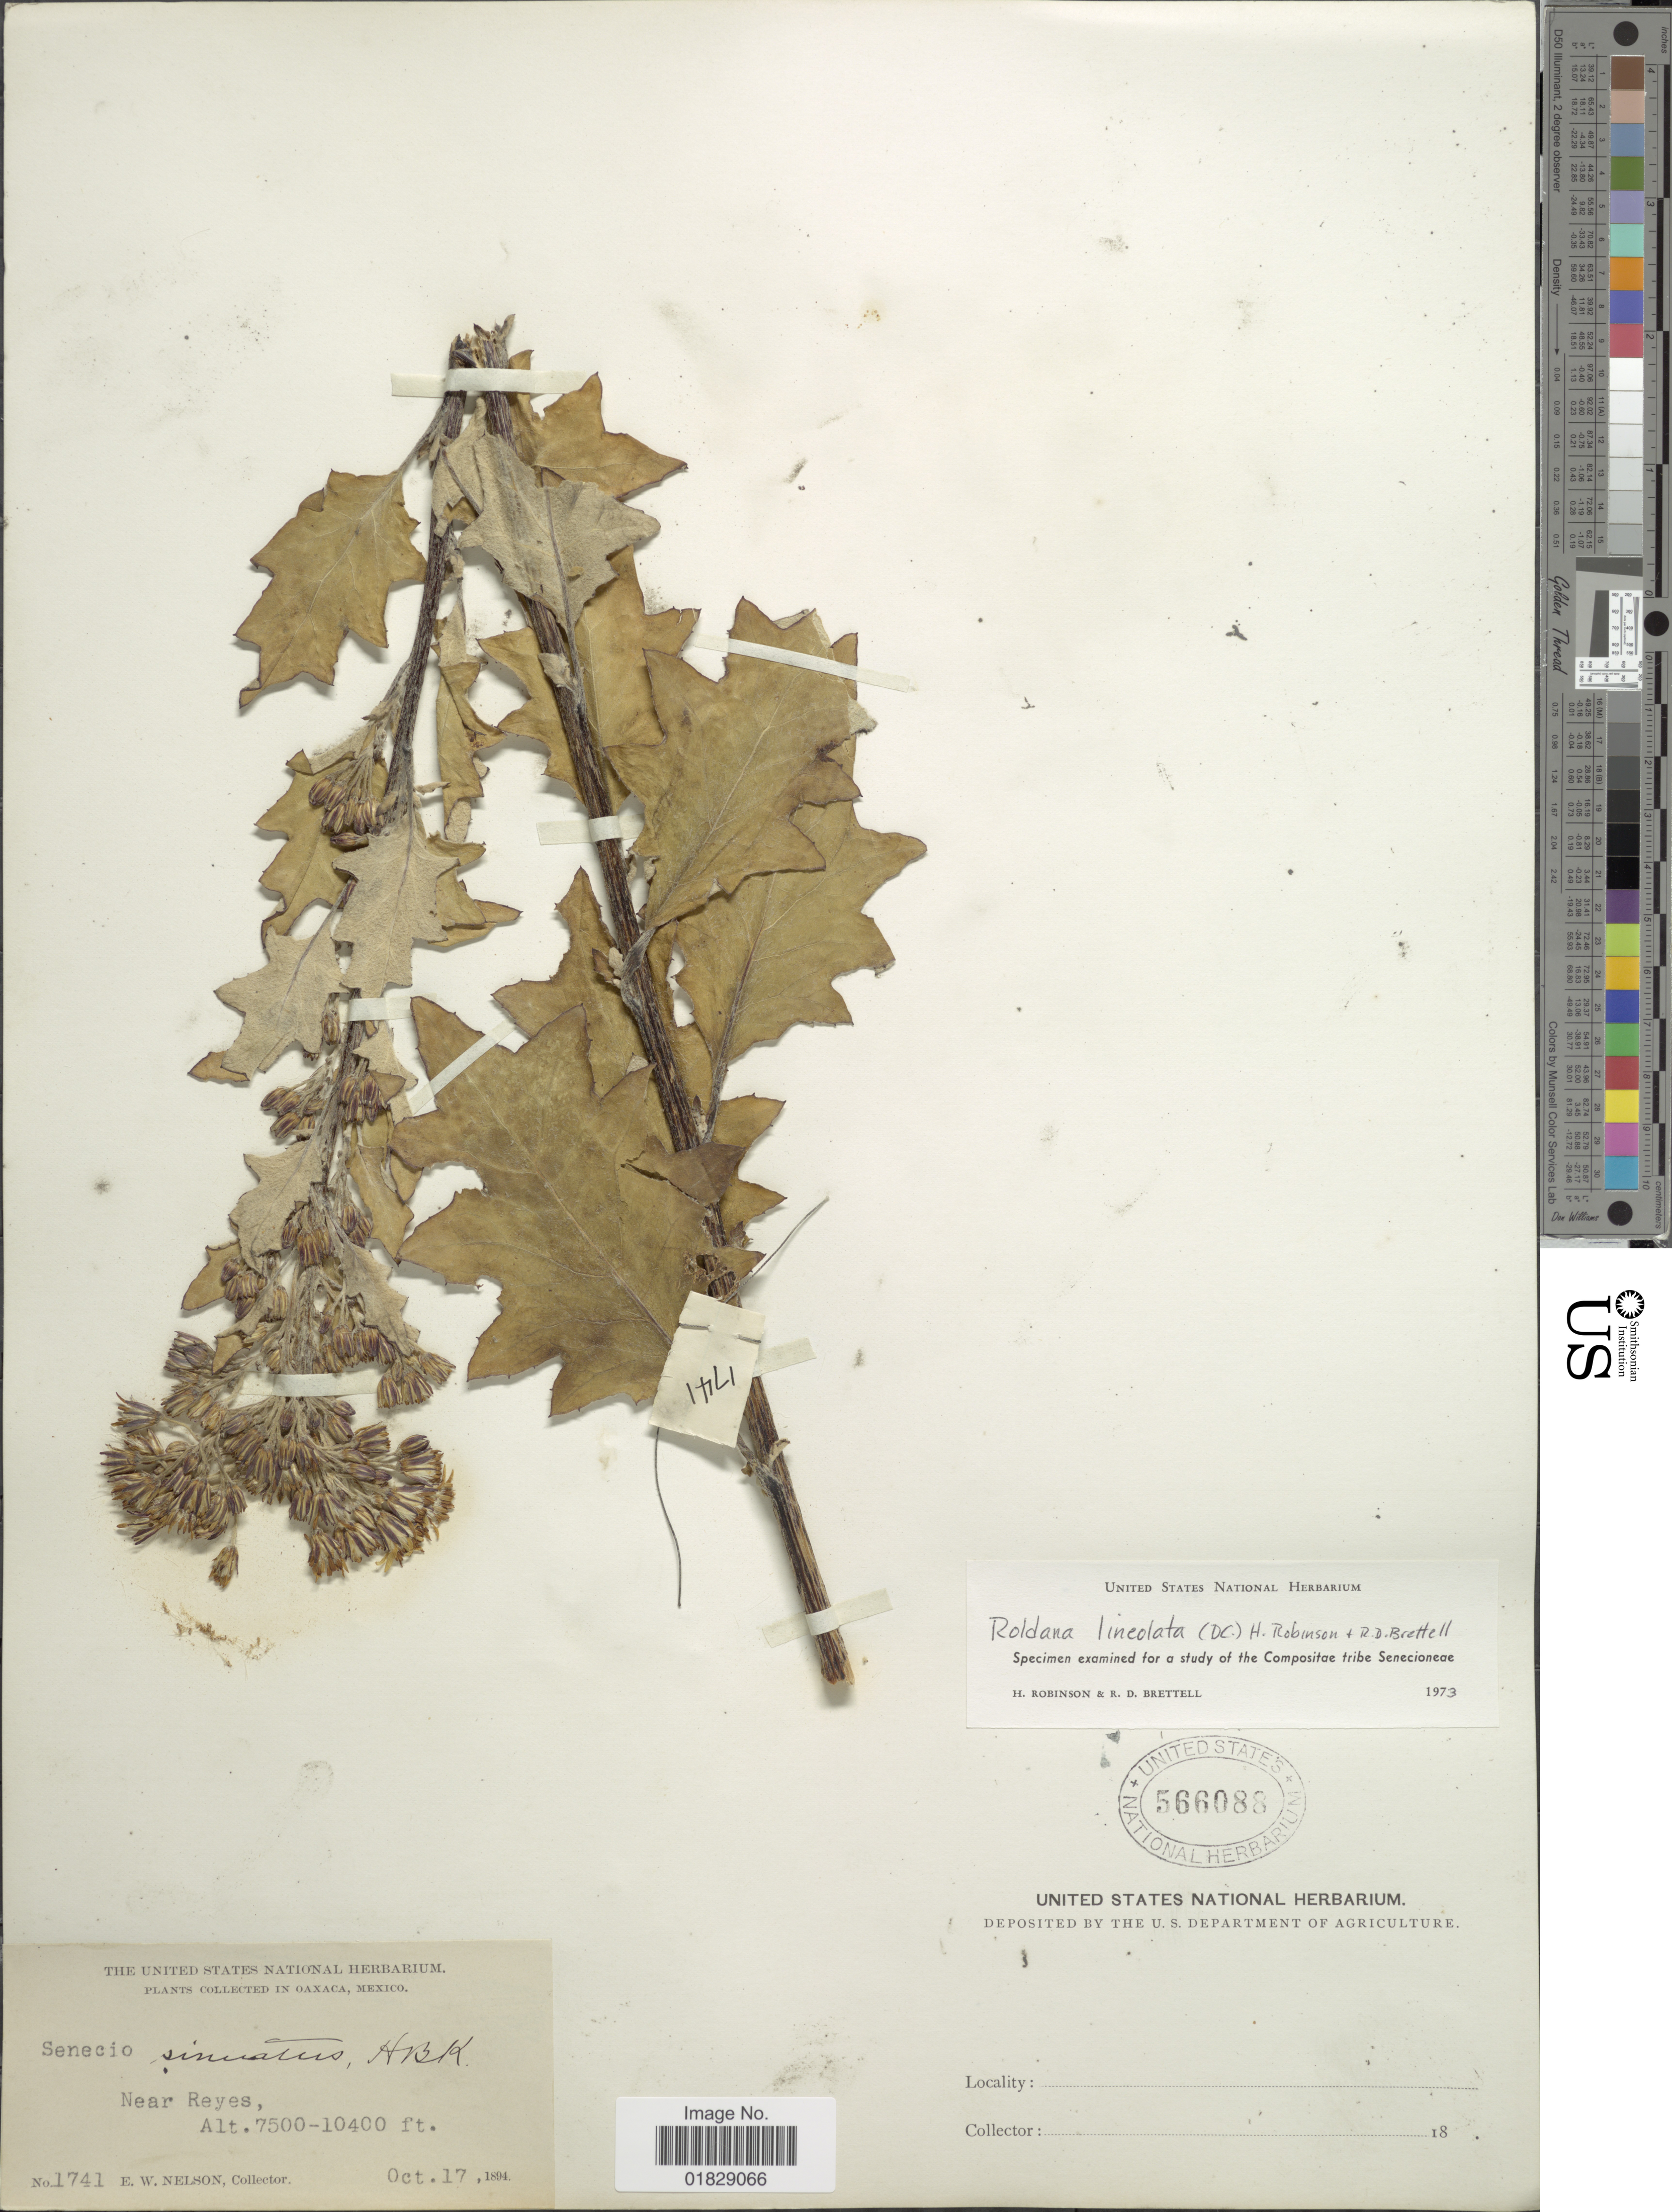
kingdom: Plantae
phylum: Tracheophyta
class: Magnoliopsida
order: Asterales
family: Asteraceae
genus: Roldana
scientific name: Roldana sinuata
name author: B.L. Turner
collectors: E. W. Nelson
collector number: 1741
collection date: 1894-10-17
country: Mexico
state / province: Oaxaca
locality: In Oaxaca, Mexico. Near Reyes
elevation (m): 2286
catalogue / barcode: US 566088